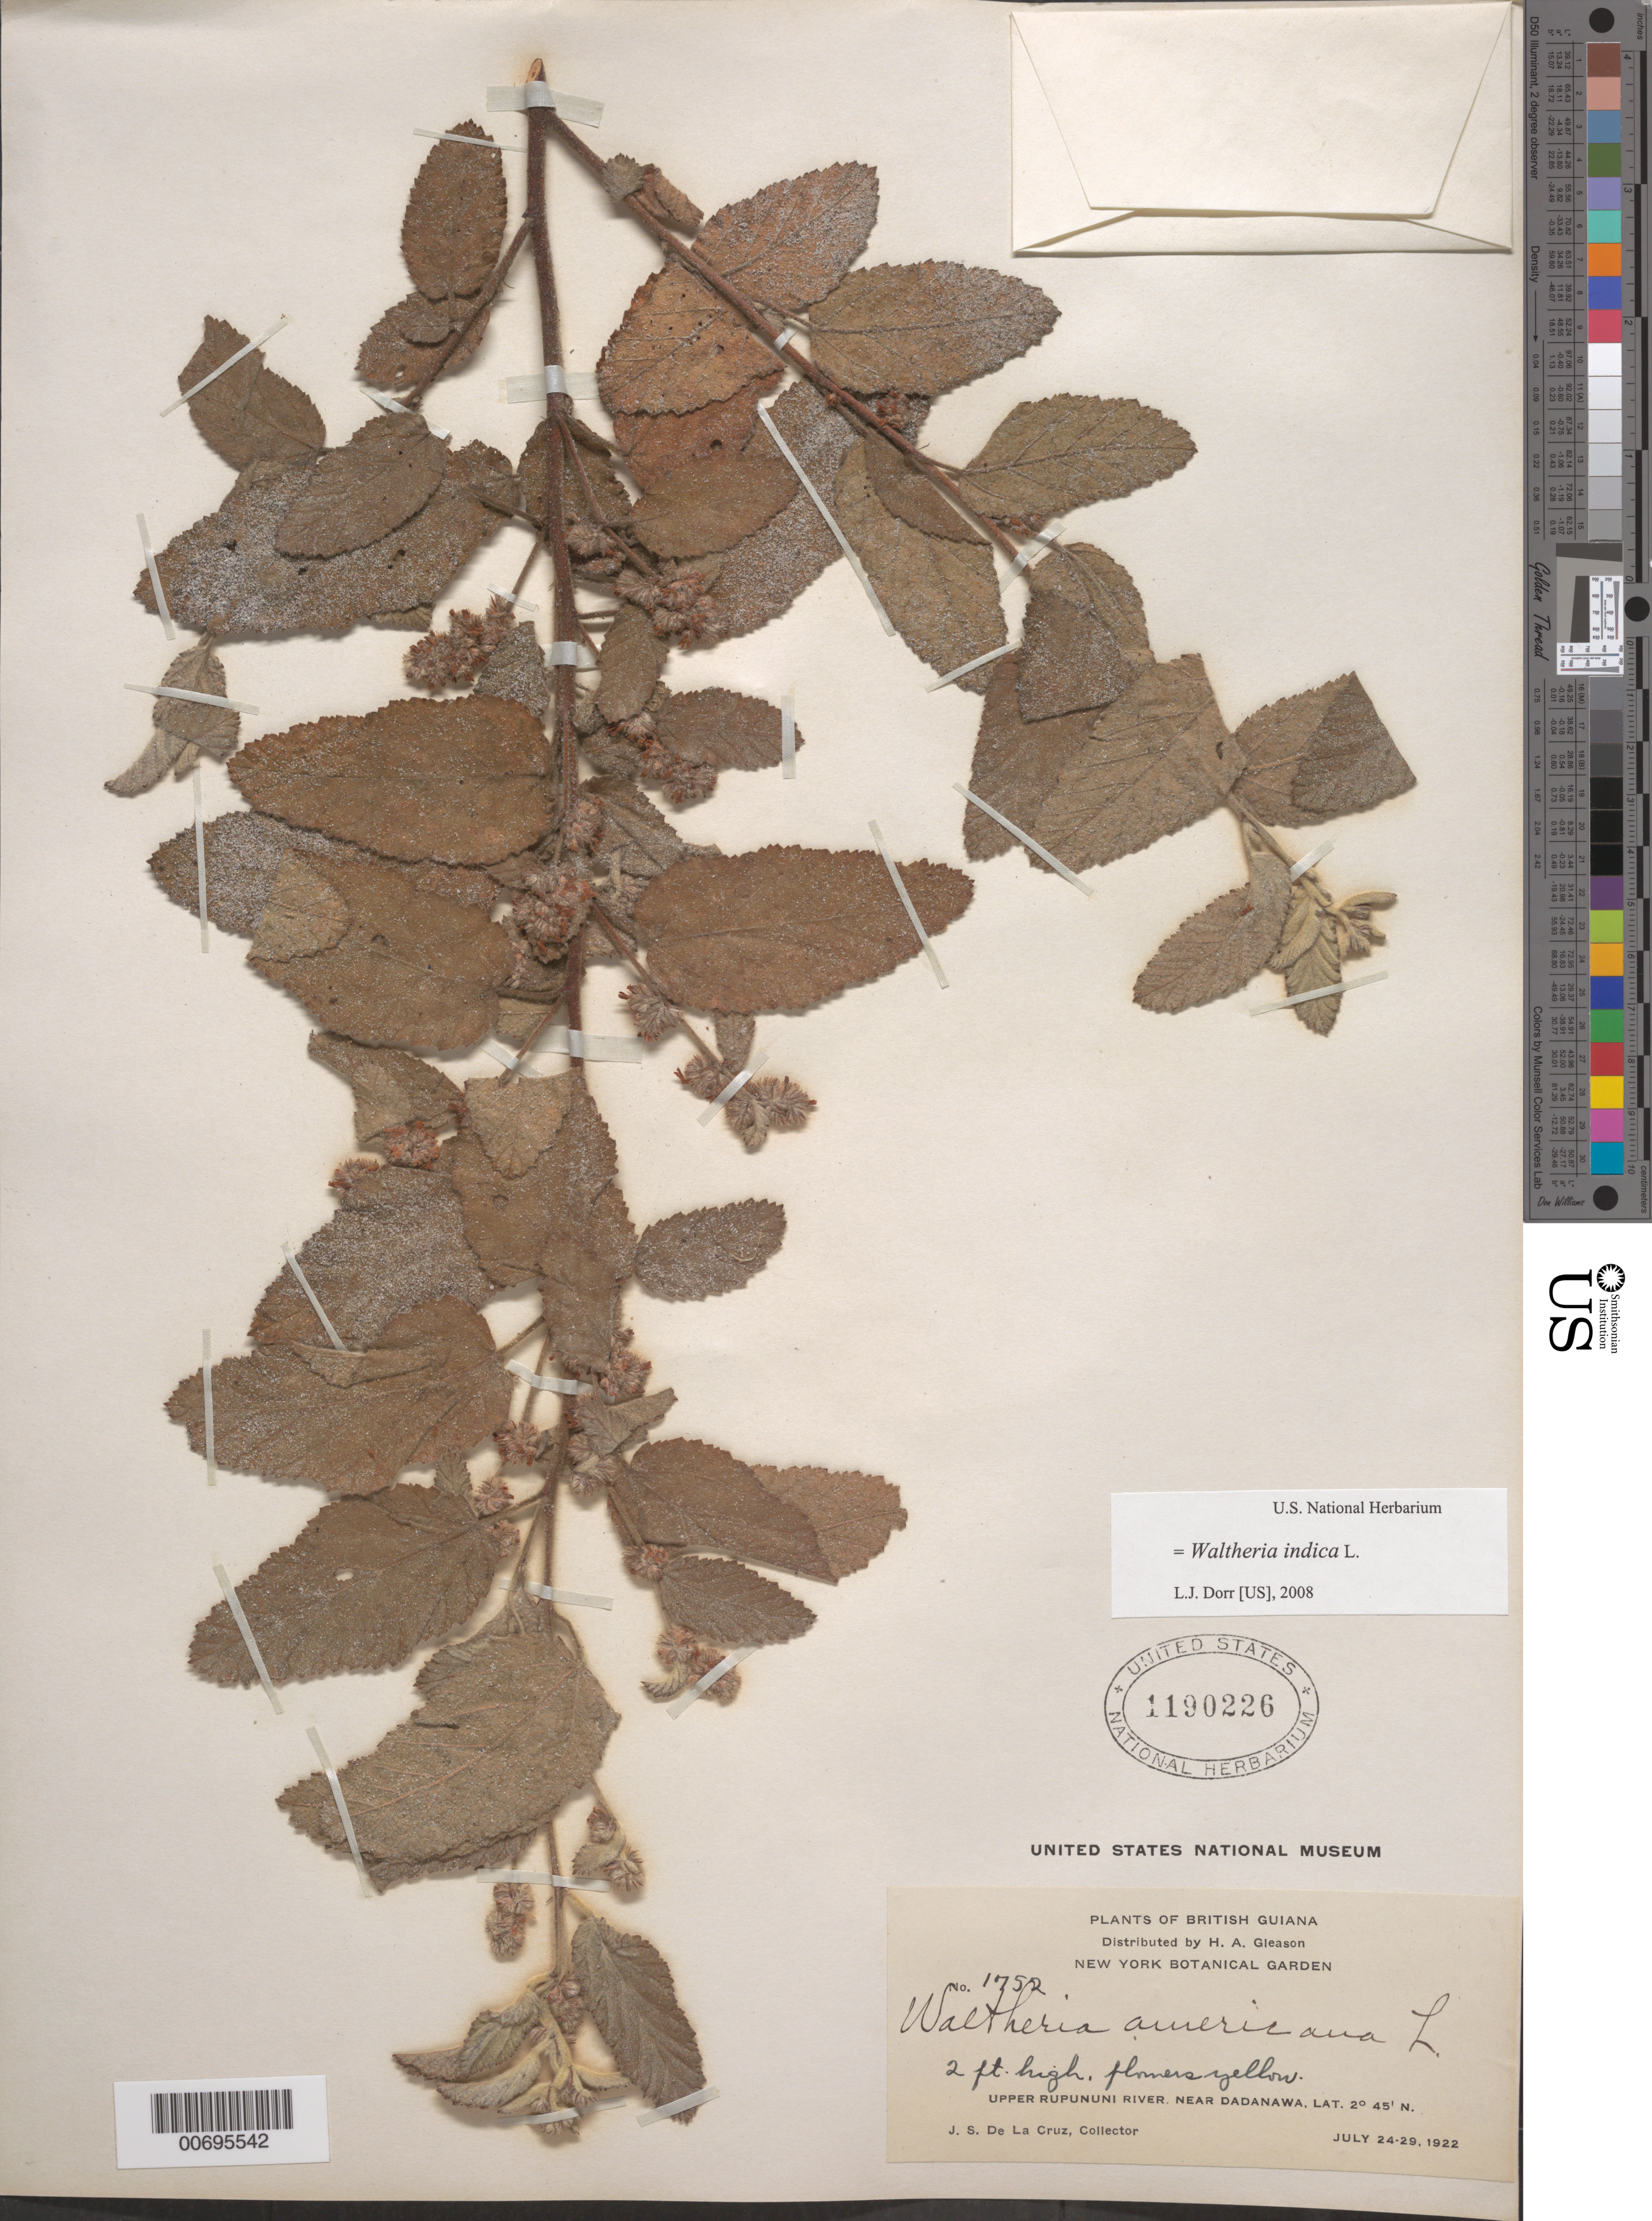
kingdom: Plantae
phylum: Tracheophyta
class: Magnoliopsida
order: Malvales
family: Malvaceae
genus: Waltheria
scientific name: Waltheria indica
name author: L.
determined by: Dorr, L. J., (BOT), Smithsonian Institution - National Museum of Natural History (UNITED STATES)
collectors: J. S. de la Cruz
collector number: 1752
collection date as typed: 24-Jul-22 to 29-Jul-22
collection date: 1922-07-24/1922-07-29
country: Guyana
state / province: U. Takutu-U. Essequibo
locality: Dadanawa, near, upper Rupununi R.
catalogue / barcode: US 1190226